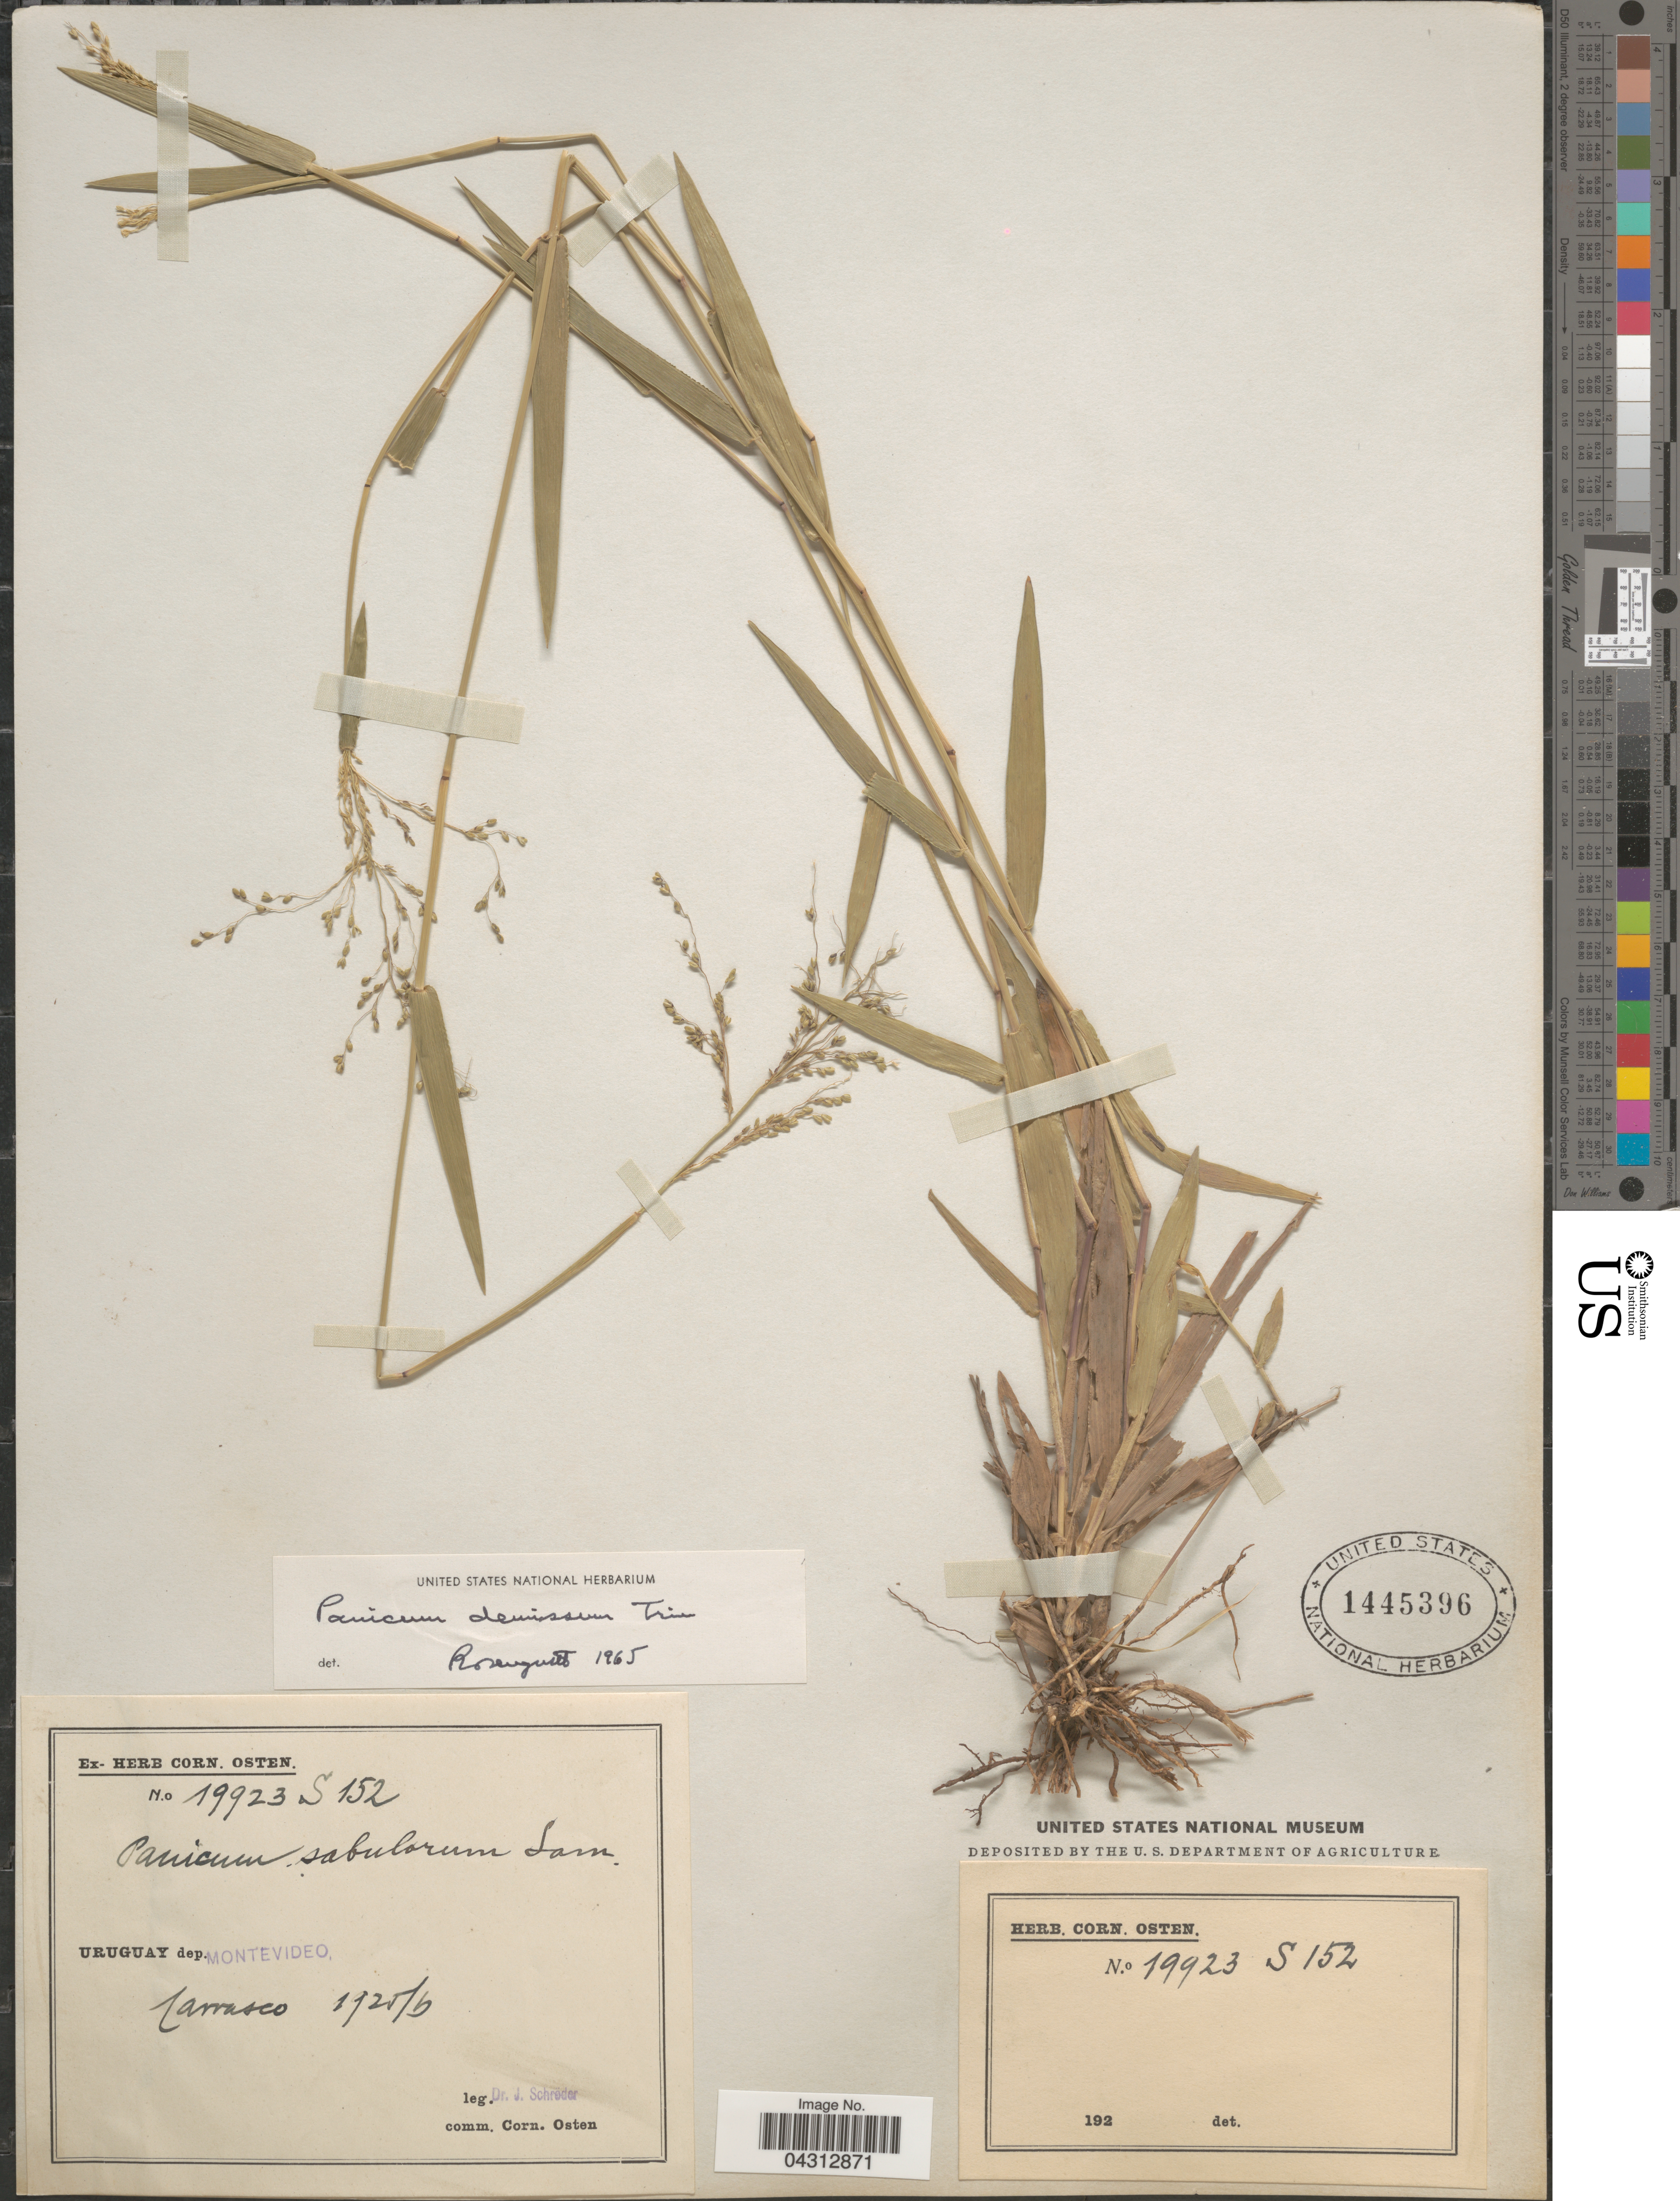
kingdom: Plantae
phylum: Tracheophyta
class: Liliopsida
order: Poales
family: Poaceae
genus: Dichanthelium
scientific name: Dichanthelium sabulorum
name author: (Lam.) Gould & C.A. Clark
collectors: J. Schröder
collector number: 19923S152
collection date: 1925-06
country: Uruguay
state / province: Montevideo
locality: Dep. Montevideo. Carrasco.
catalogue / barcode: US 1445396